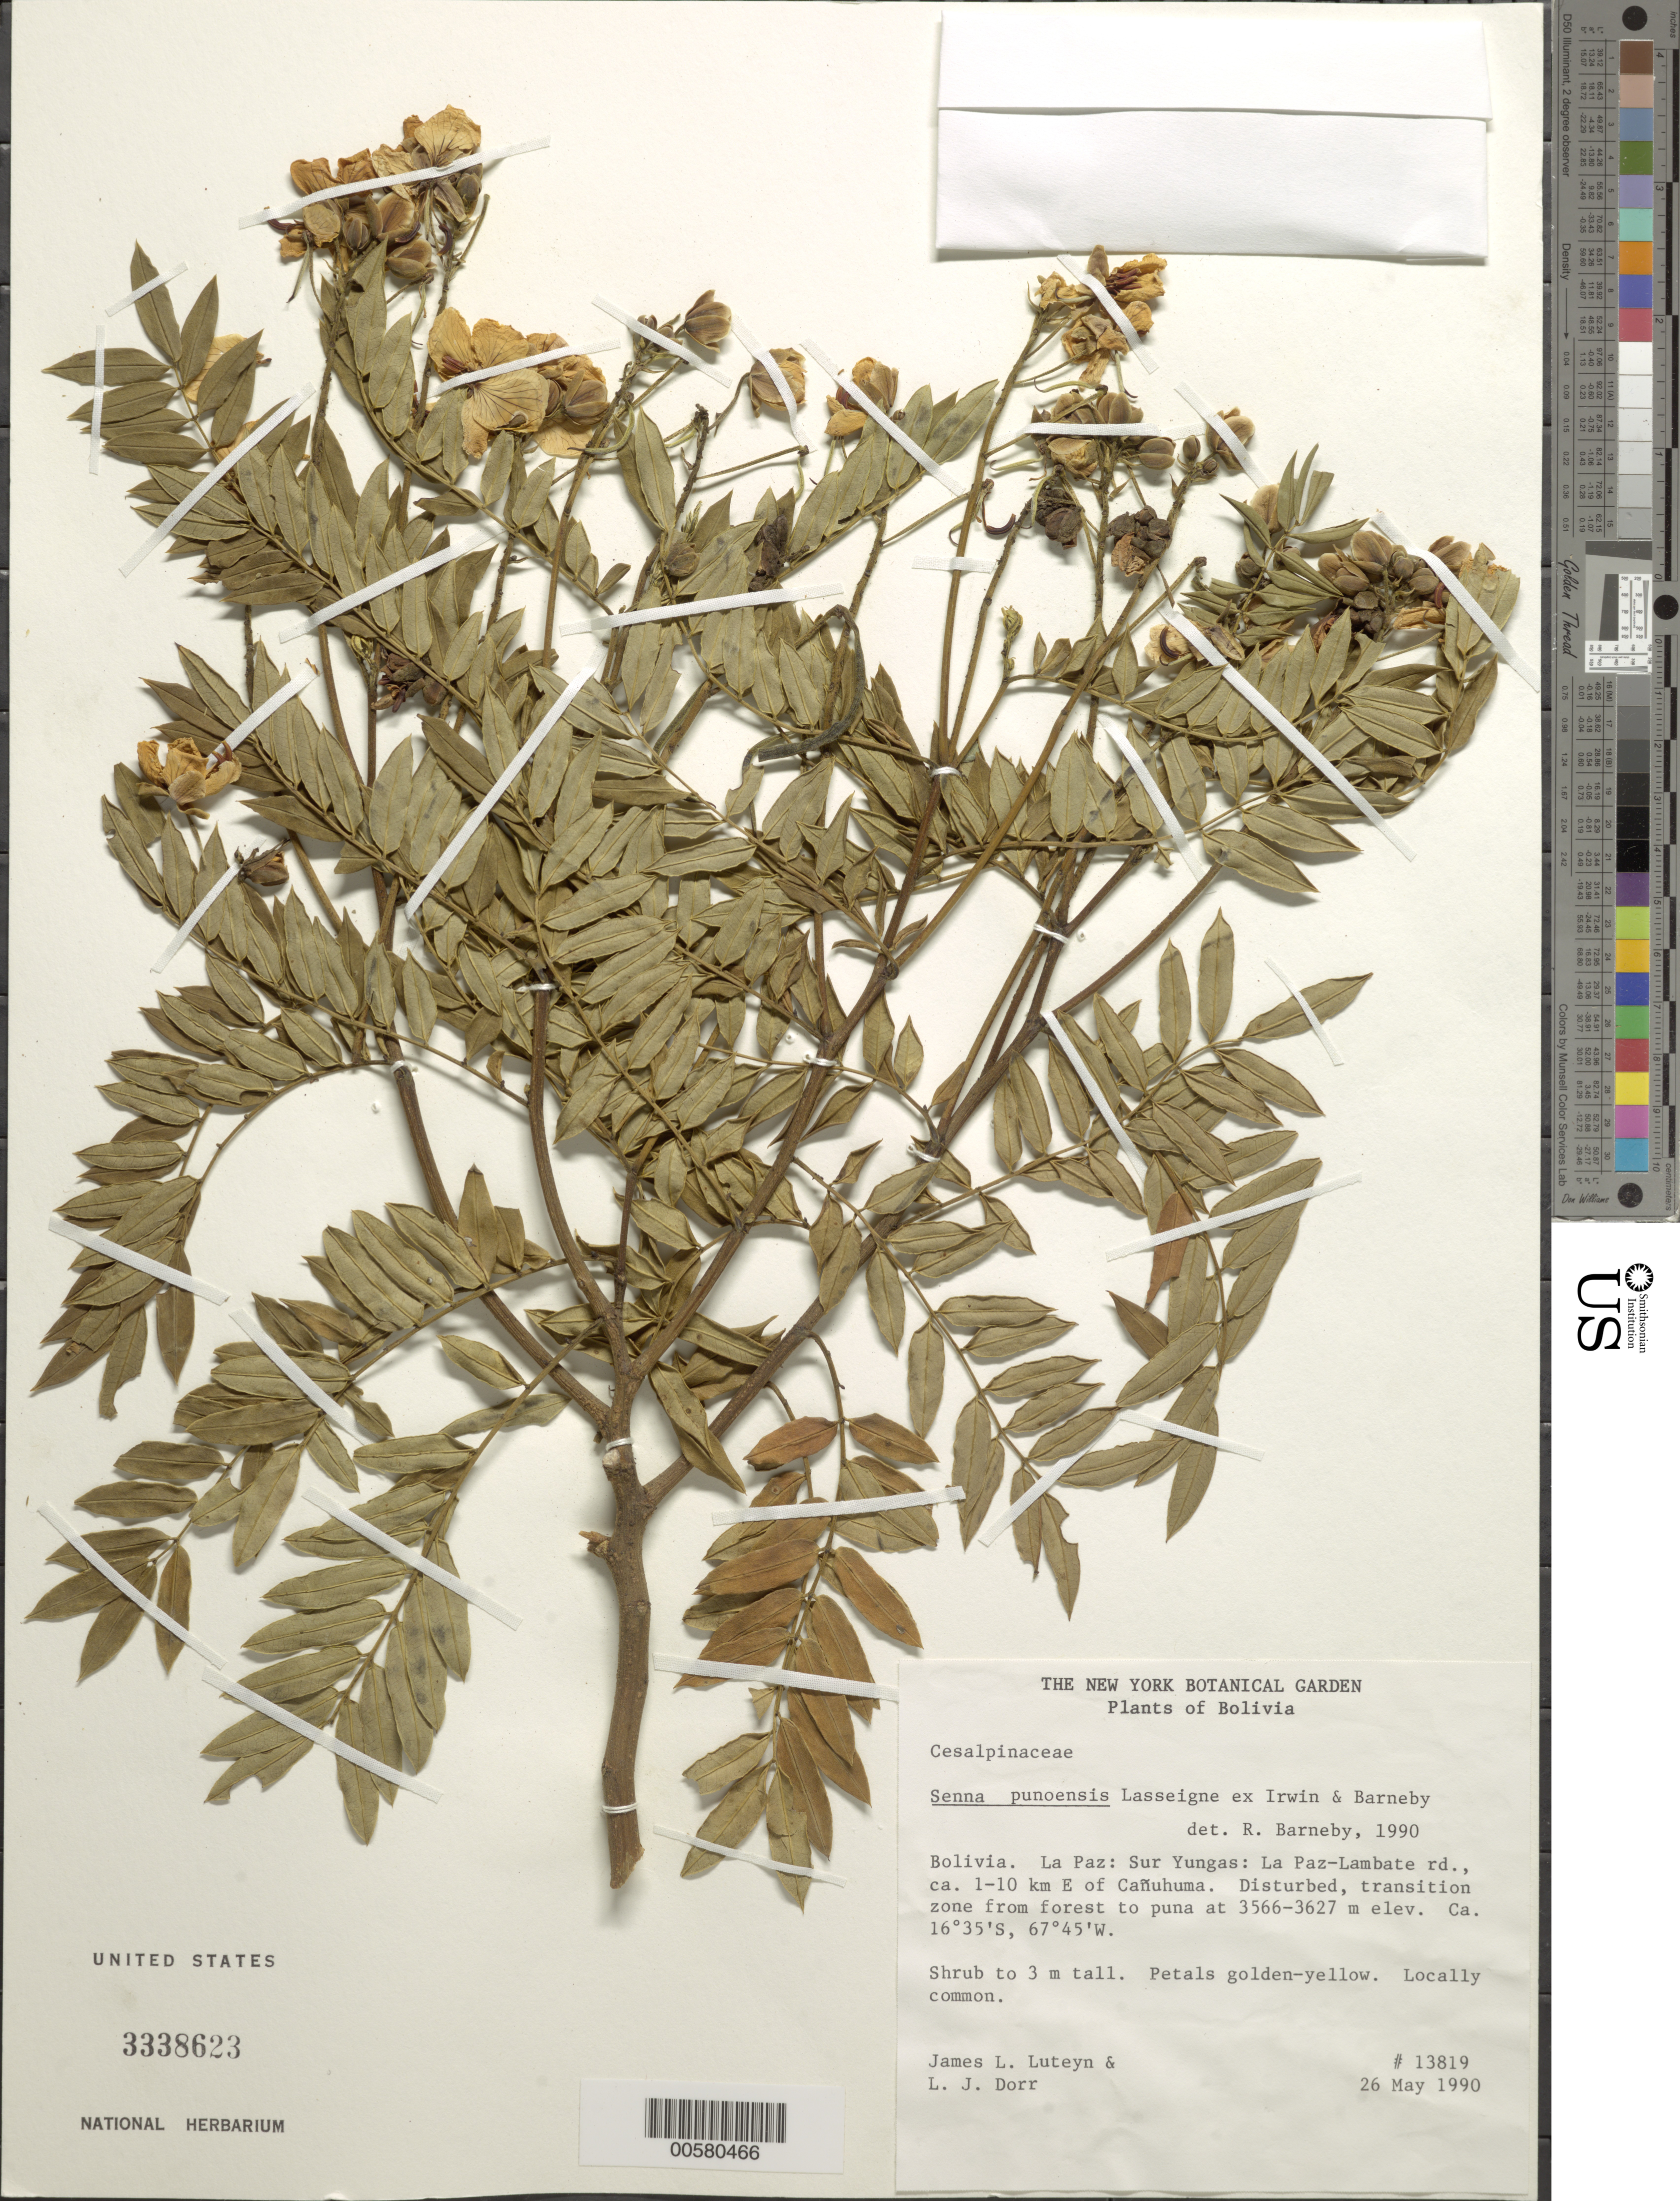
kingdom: Plantae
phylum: Tracheophyta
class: Magnoliopsida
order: Fabales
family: Fabaceae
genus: Senna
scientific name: Senna punoensis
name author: H.S. Irwin & Barneby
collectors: J. L. Luteyn & L. J. Dorr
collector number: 13819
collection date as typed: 26 May 1990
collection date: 1990-05-26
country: Bolivia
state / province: La Paz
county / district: Sud Yungas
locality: La Paz-Lambate road, canuhuma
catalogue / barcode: US 3338623